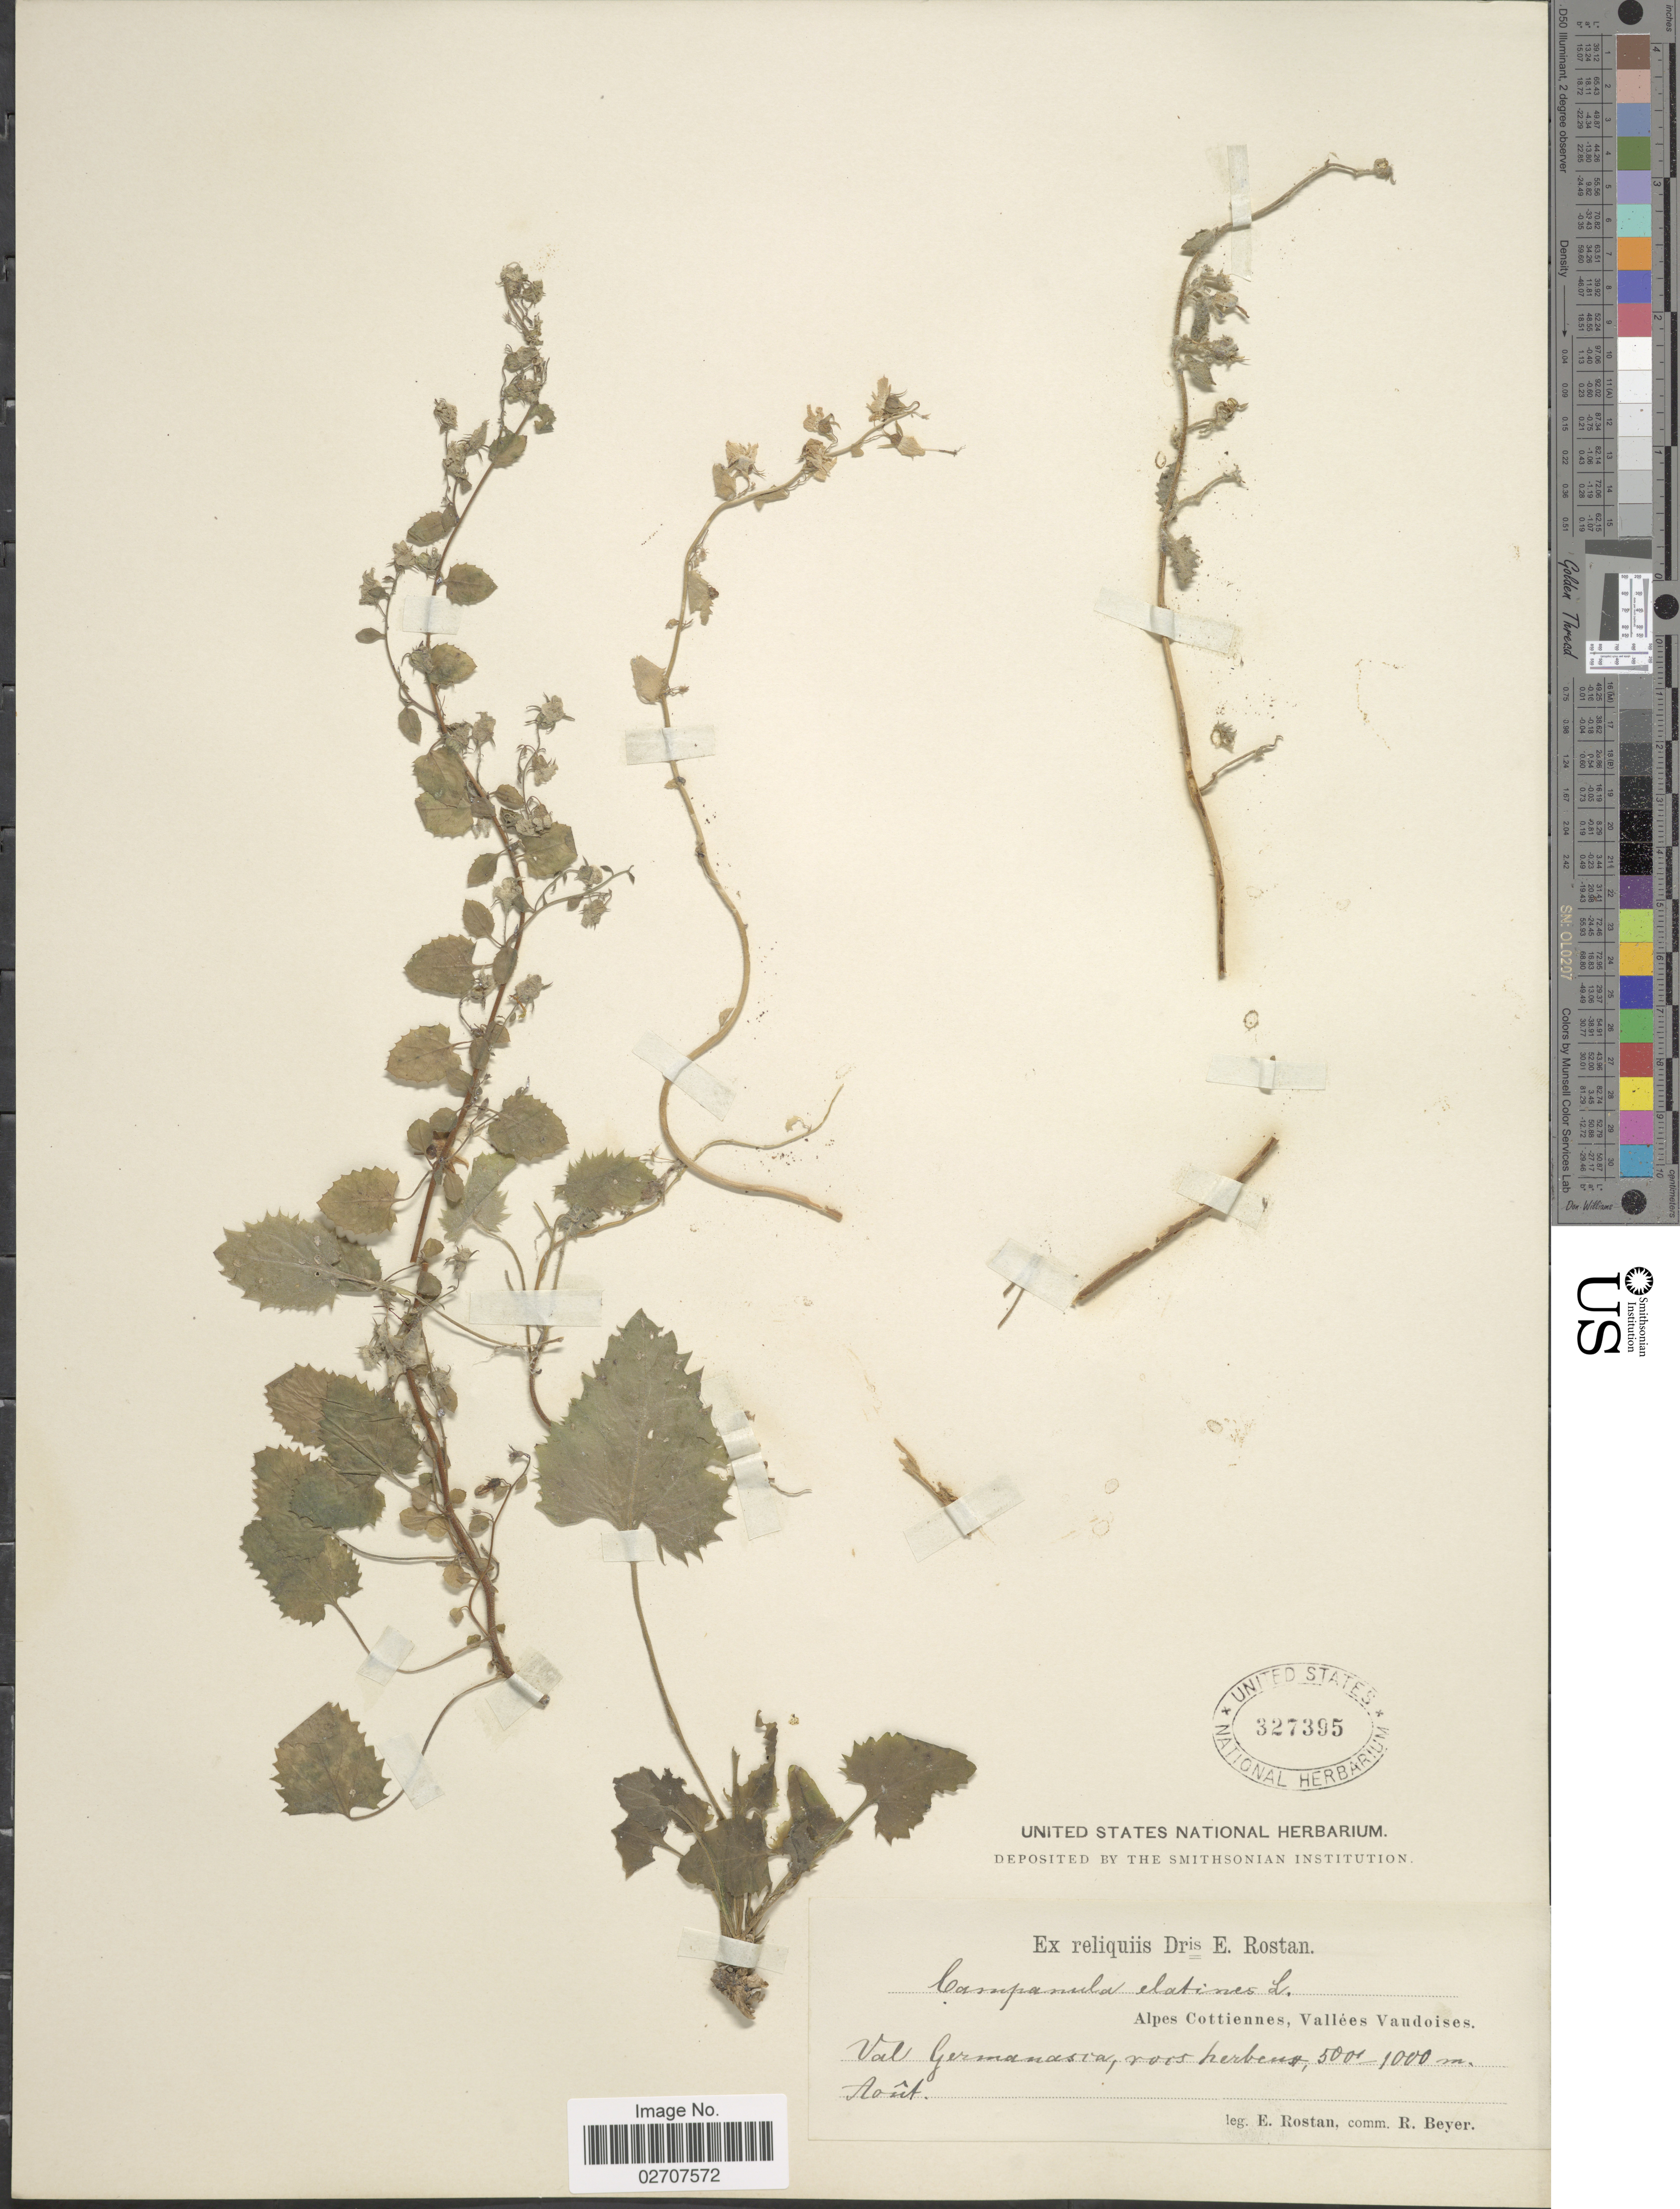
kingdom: Plantae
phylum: Tracheophyta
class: Magnoliopsida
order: Asterales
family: Campanulaceae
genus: Campanula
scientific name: Campanula elatines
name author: L.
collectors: E. Rostan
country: Italy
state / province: Piedmont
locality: Alpes Cottiennes, Vallees Vaudoises. Val Germanasca.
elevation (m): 500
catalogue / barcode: US 327395